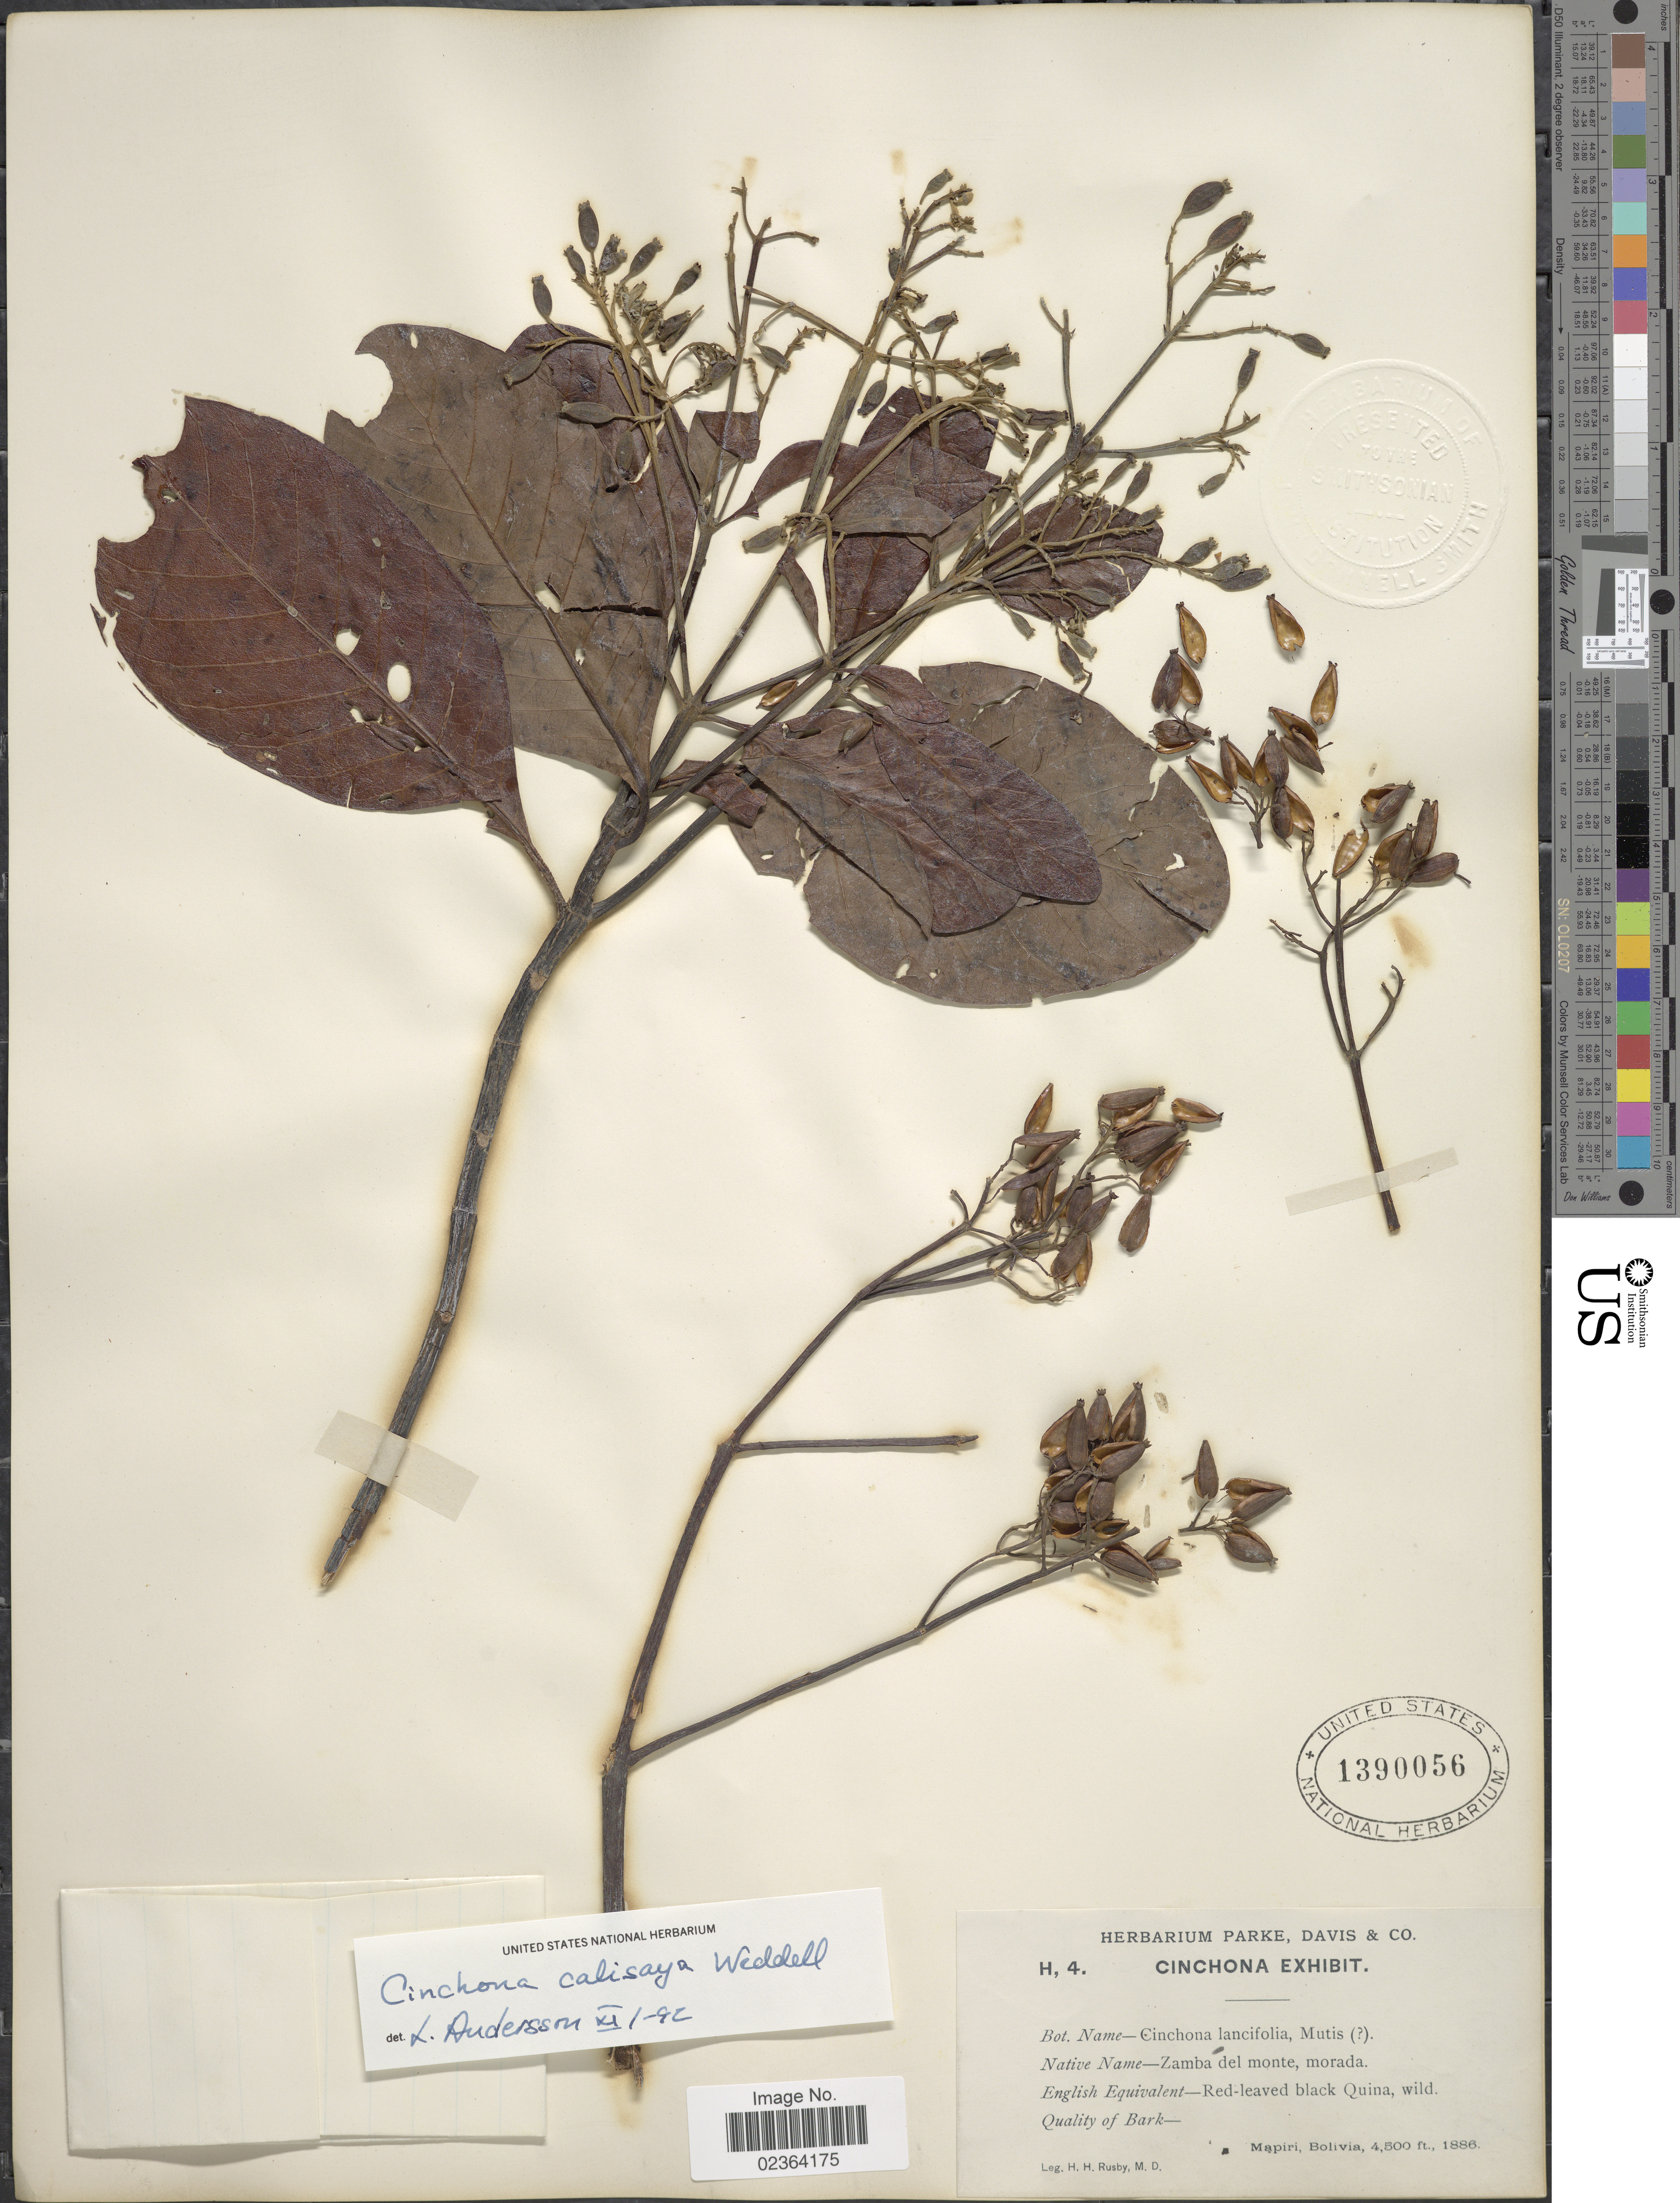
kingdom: Plantae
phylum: Tracheophyta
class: Magnoliopsida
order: Gentianales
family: Rubiaceae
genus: Cinchona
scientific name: Cinchona calisaya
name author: Wedd.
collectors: H. H. Rusby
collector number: H, 4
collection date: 1886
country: Bolivia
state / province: La Páz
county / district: Larecaja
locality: Mapiri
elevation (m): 1372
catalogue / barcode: US 1390056